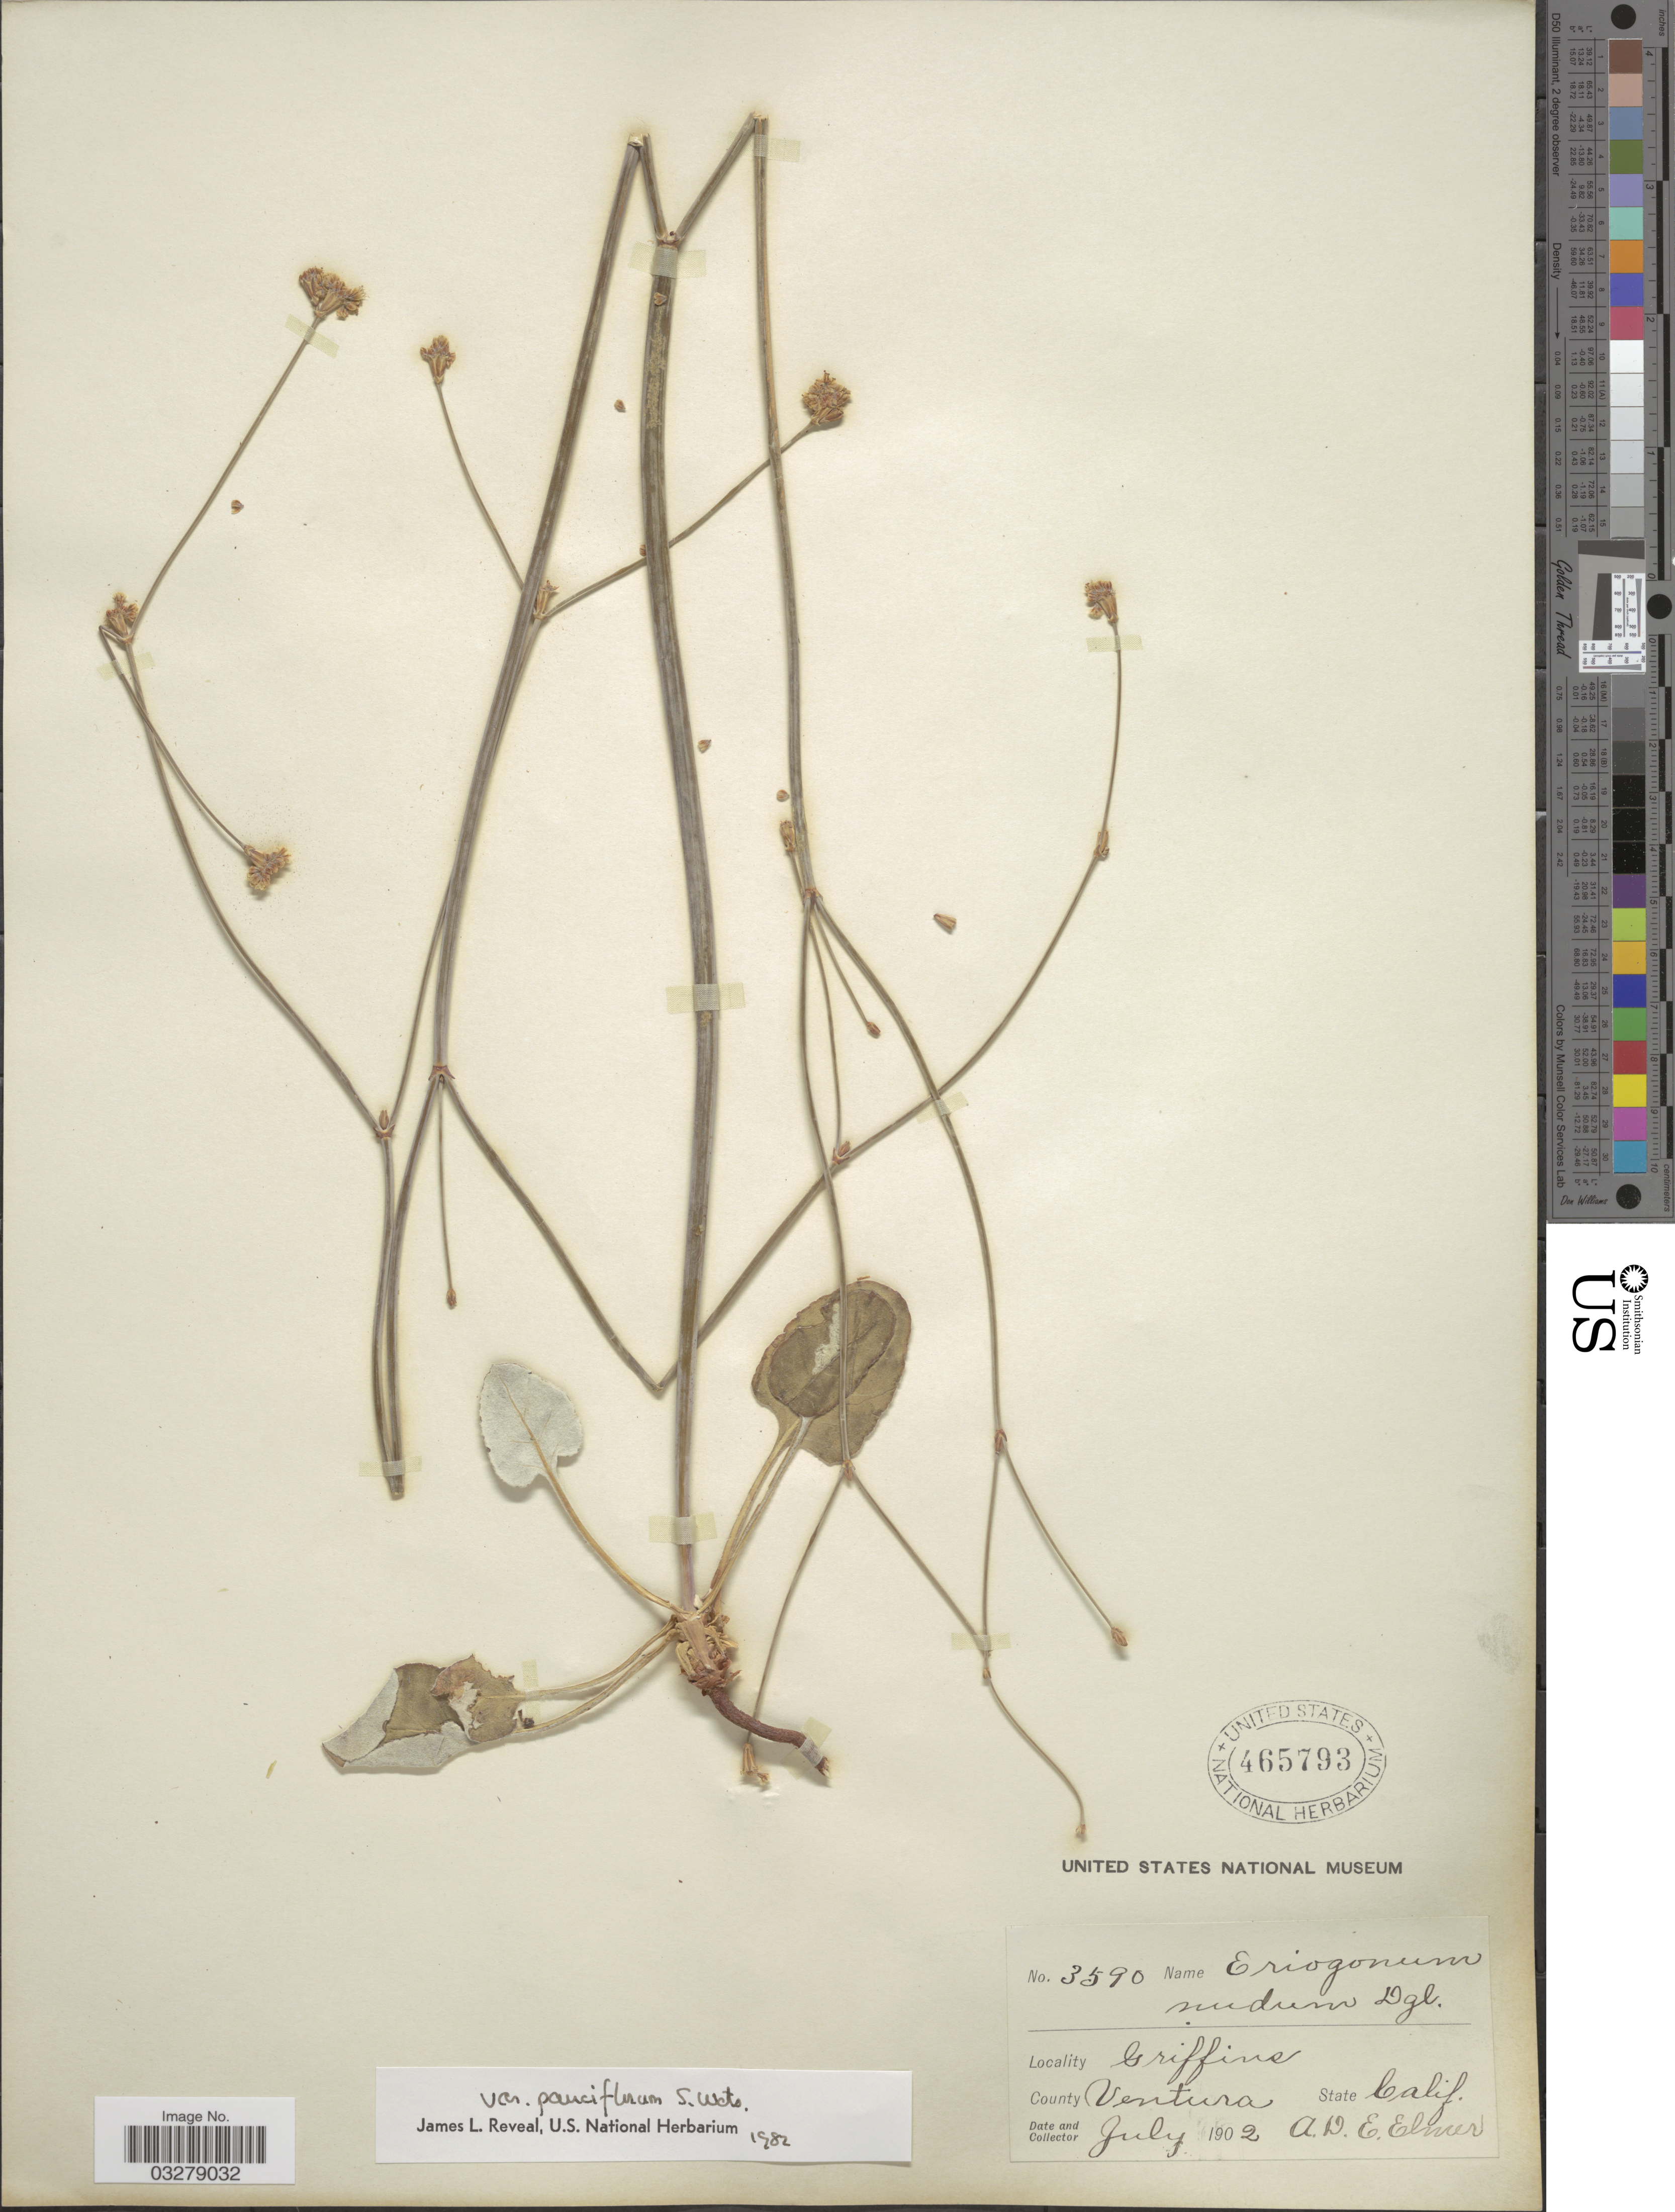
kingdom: Plantae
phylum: Tracheophyta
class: Magnoliopsida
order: Caryophyllales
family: Polygonaceae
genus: Eriogonum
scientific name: Eriogonum nudum var. pauciflorum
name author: S. Watson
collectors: A. D. E. Elmer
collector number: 3590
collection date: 1902-07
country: United States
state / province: California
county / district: Ventura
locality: Griffins, County Ventura.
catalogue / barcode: US 465793